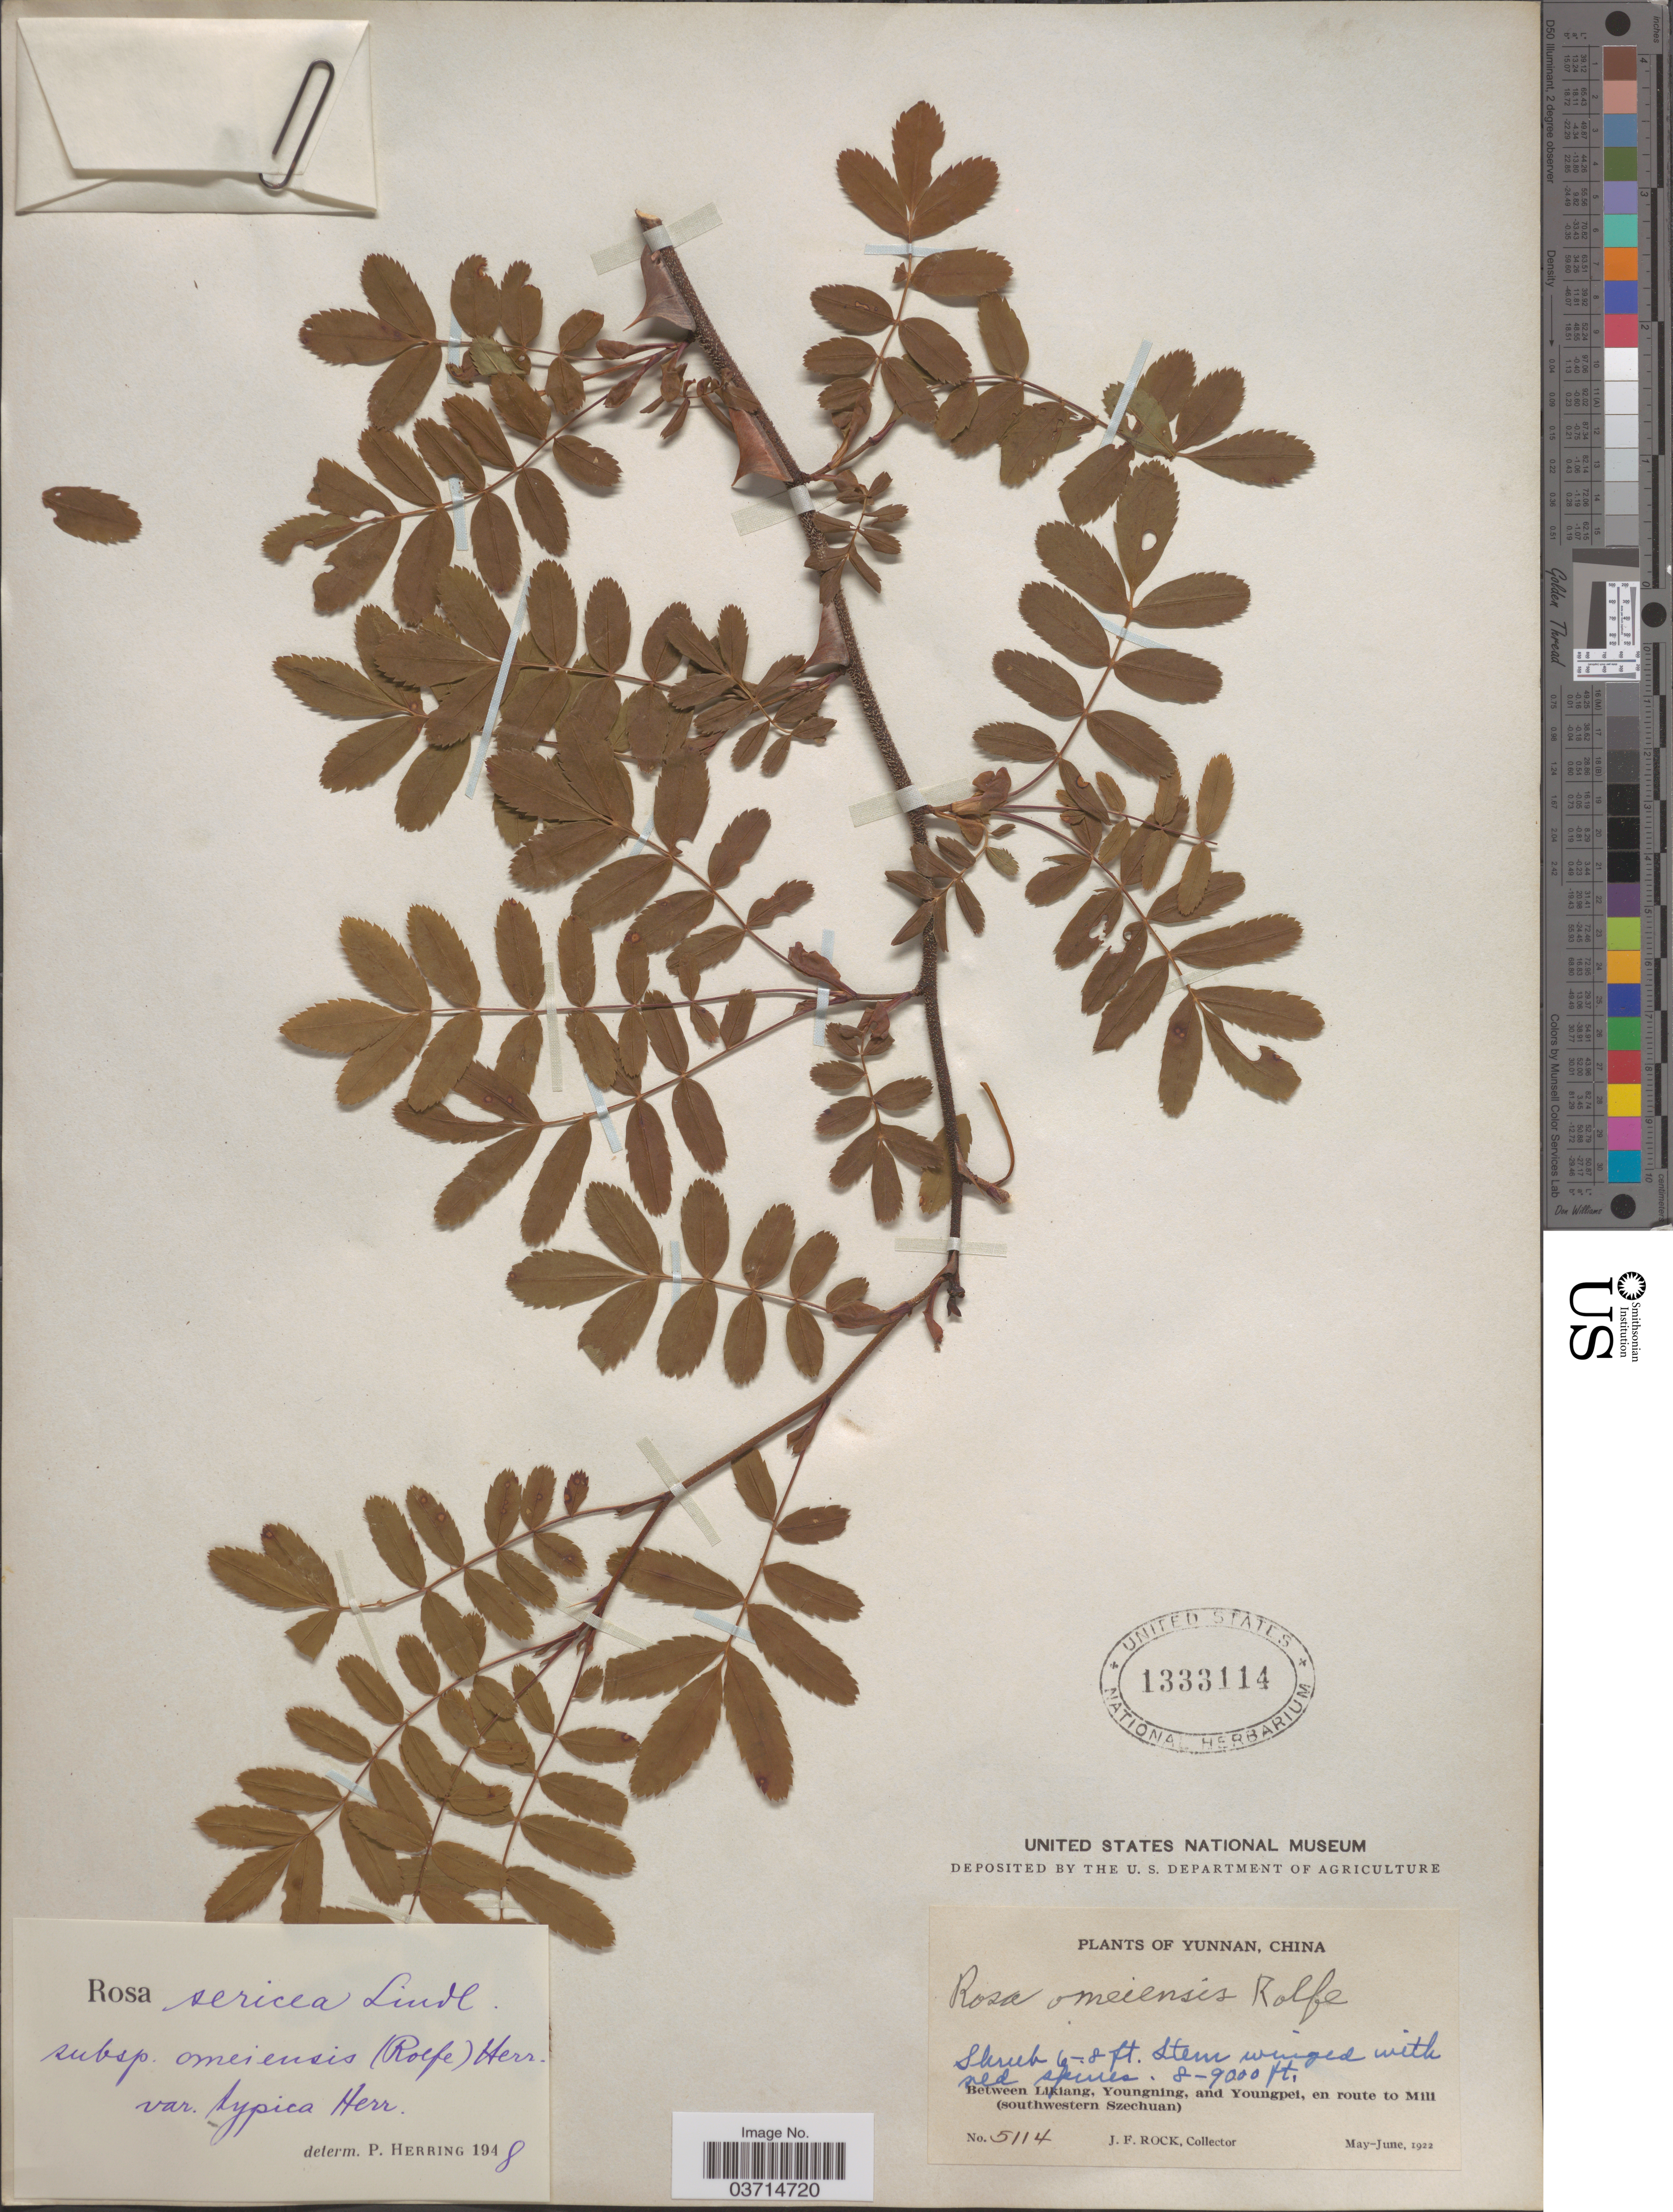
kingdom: Plantae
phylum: Tracheophyta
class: Magnoliopsida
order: Rosales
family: Rosaceae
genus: Rosa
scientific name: Rosa omeiensis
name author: Rolfe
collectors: J. Rock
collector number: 5114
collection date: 1922-05/1922-06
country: China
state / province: Sichuan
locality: Between Likiang, Youngning, and Youngpei, en route to Mili (Southwestern Szechuan).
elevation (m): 2438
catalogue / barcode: US 1333114